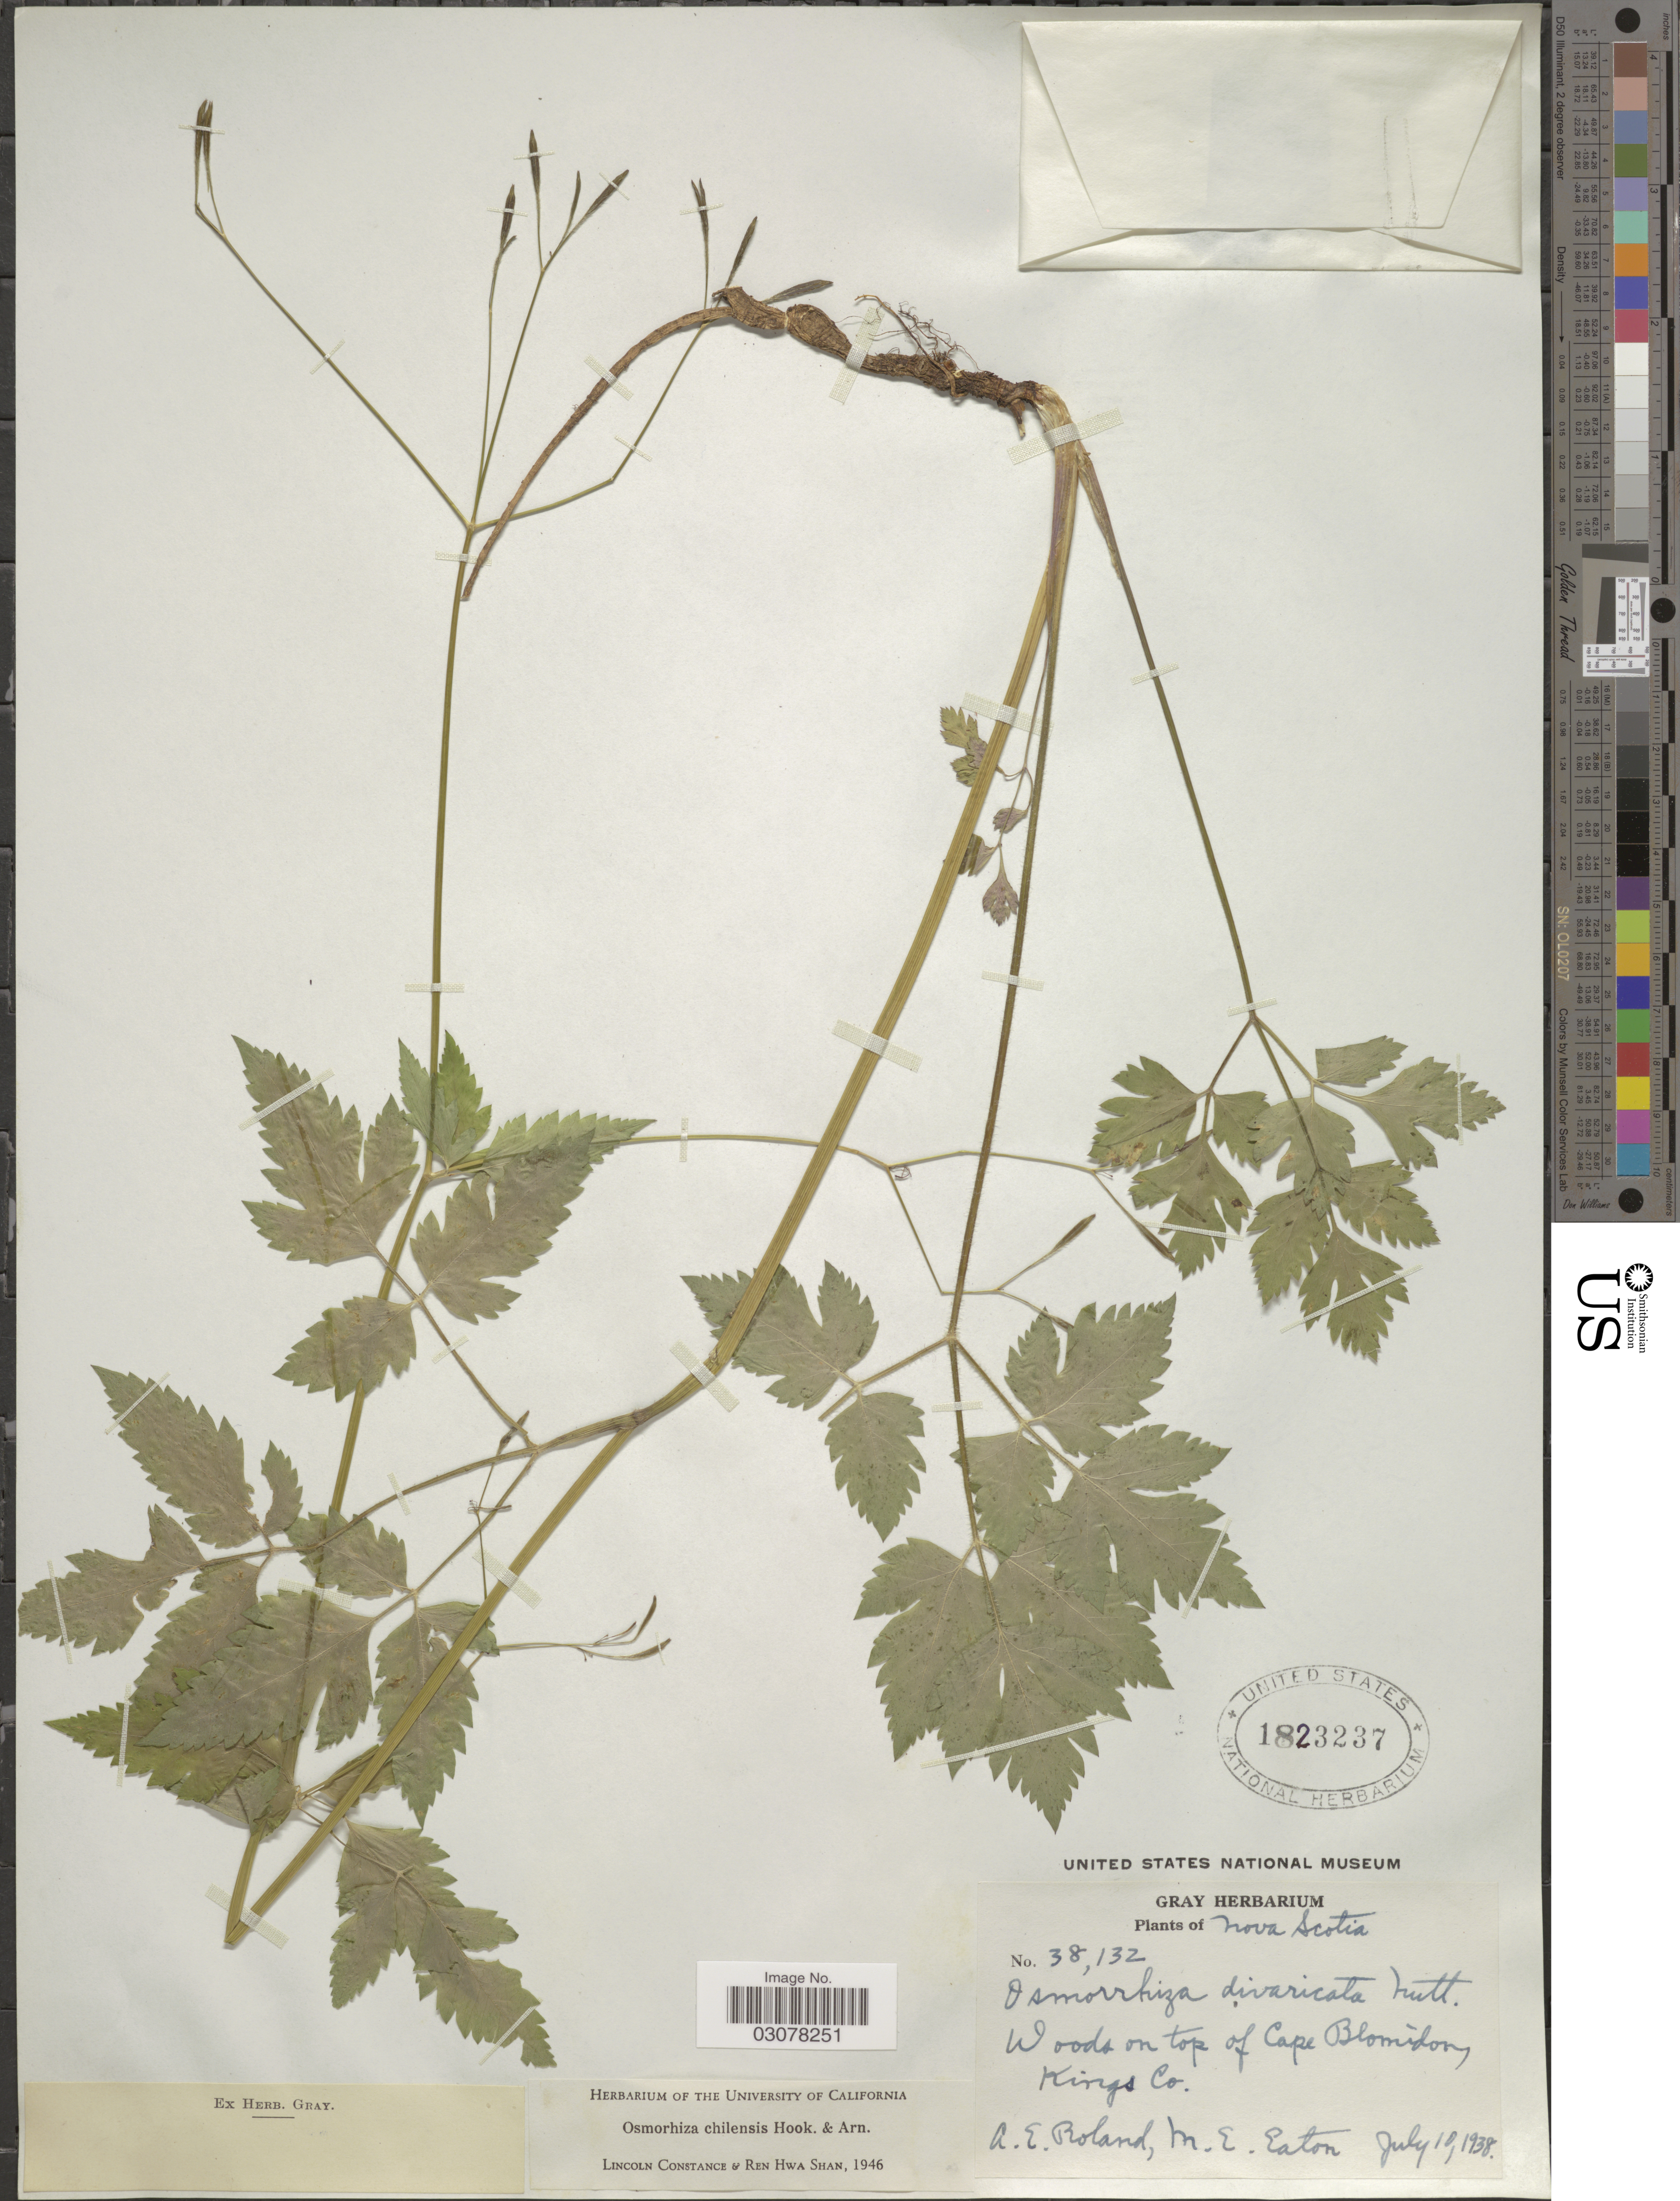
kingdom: Plantae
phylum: Tracheophyta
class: Magnoliopsida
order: Apiales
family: Apiaceae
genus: Osmorhiza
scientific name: Osmorhiza chilensis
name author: Hook. & Arn.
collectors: E. Roland & M. Eaton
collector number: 38132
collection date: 1938-07-10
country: Canada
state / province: Nova Scotia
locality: Woods on top of Cape Blomidon, Kings Co.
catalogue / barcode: US 1823237